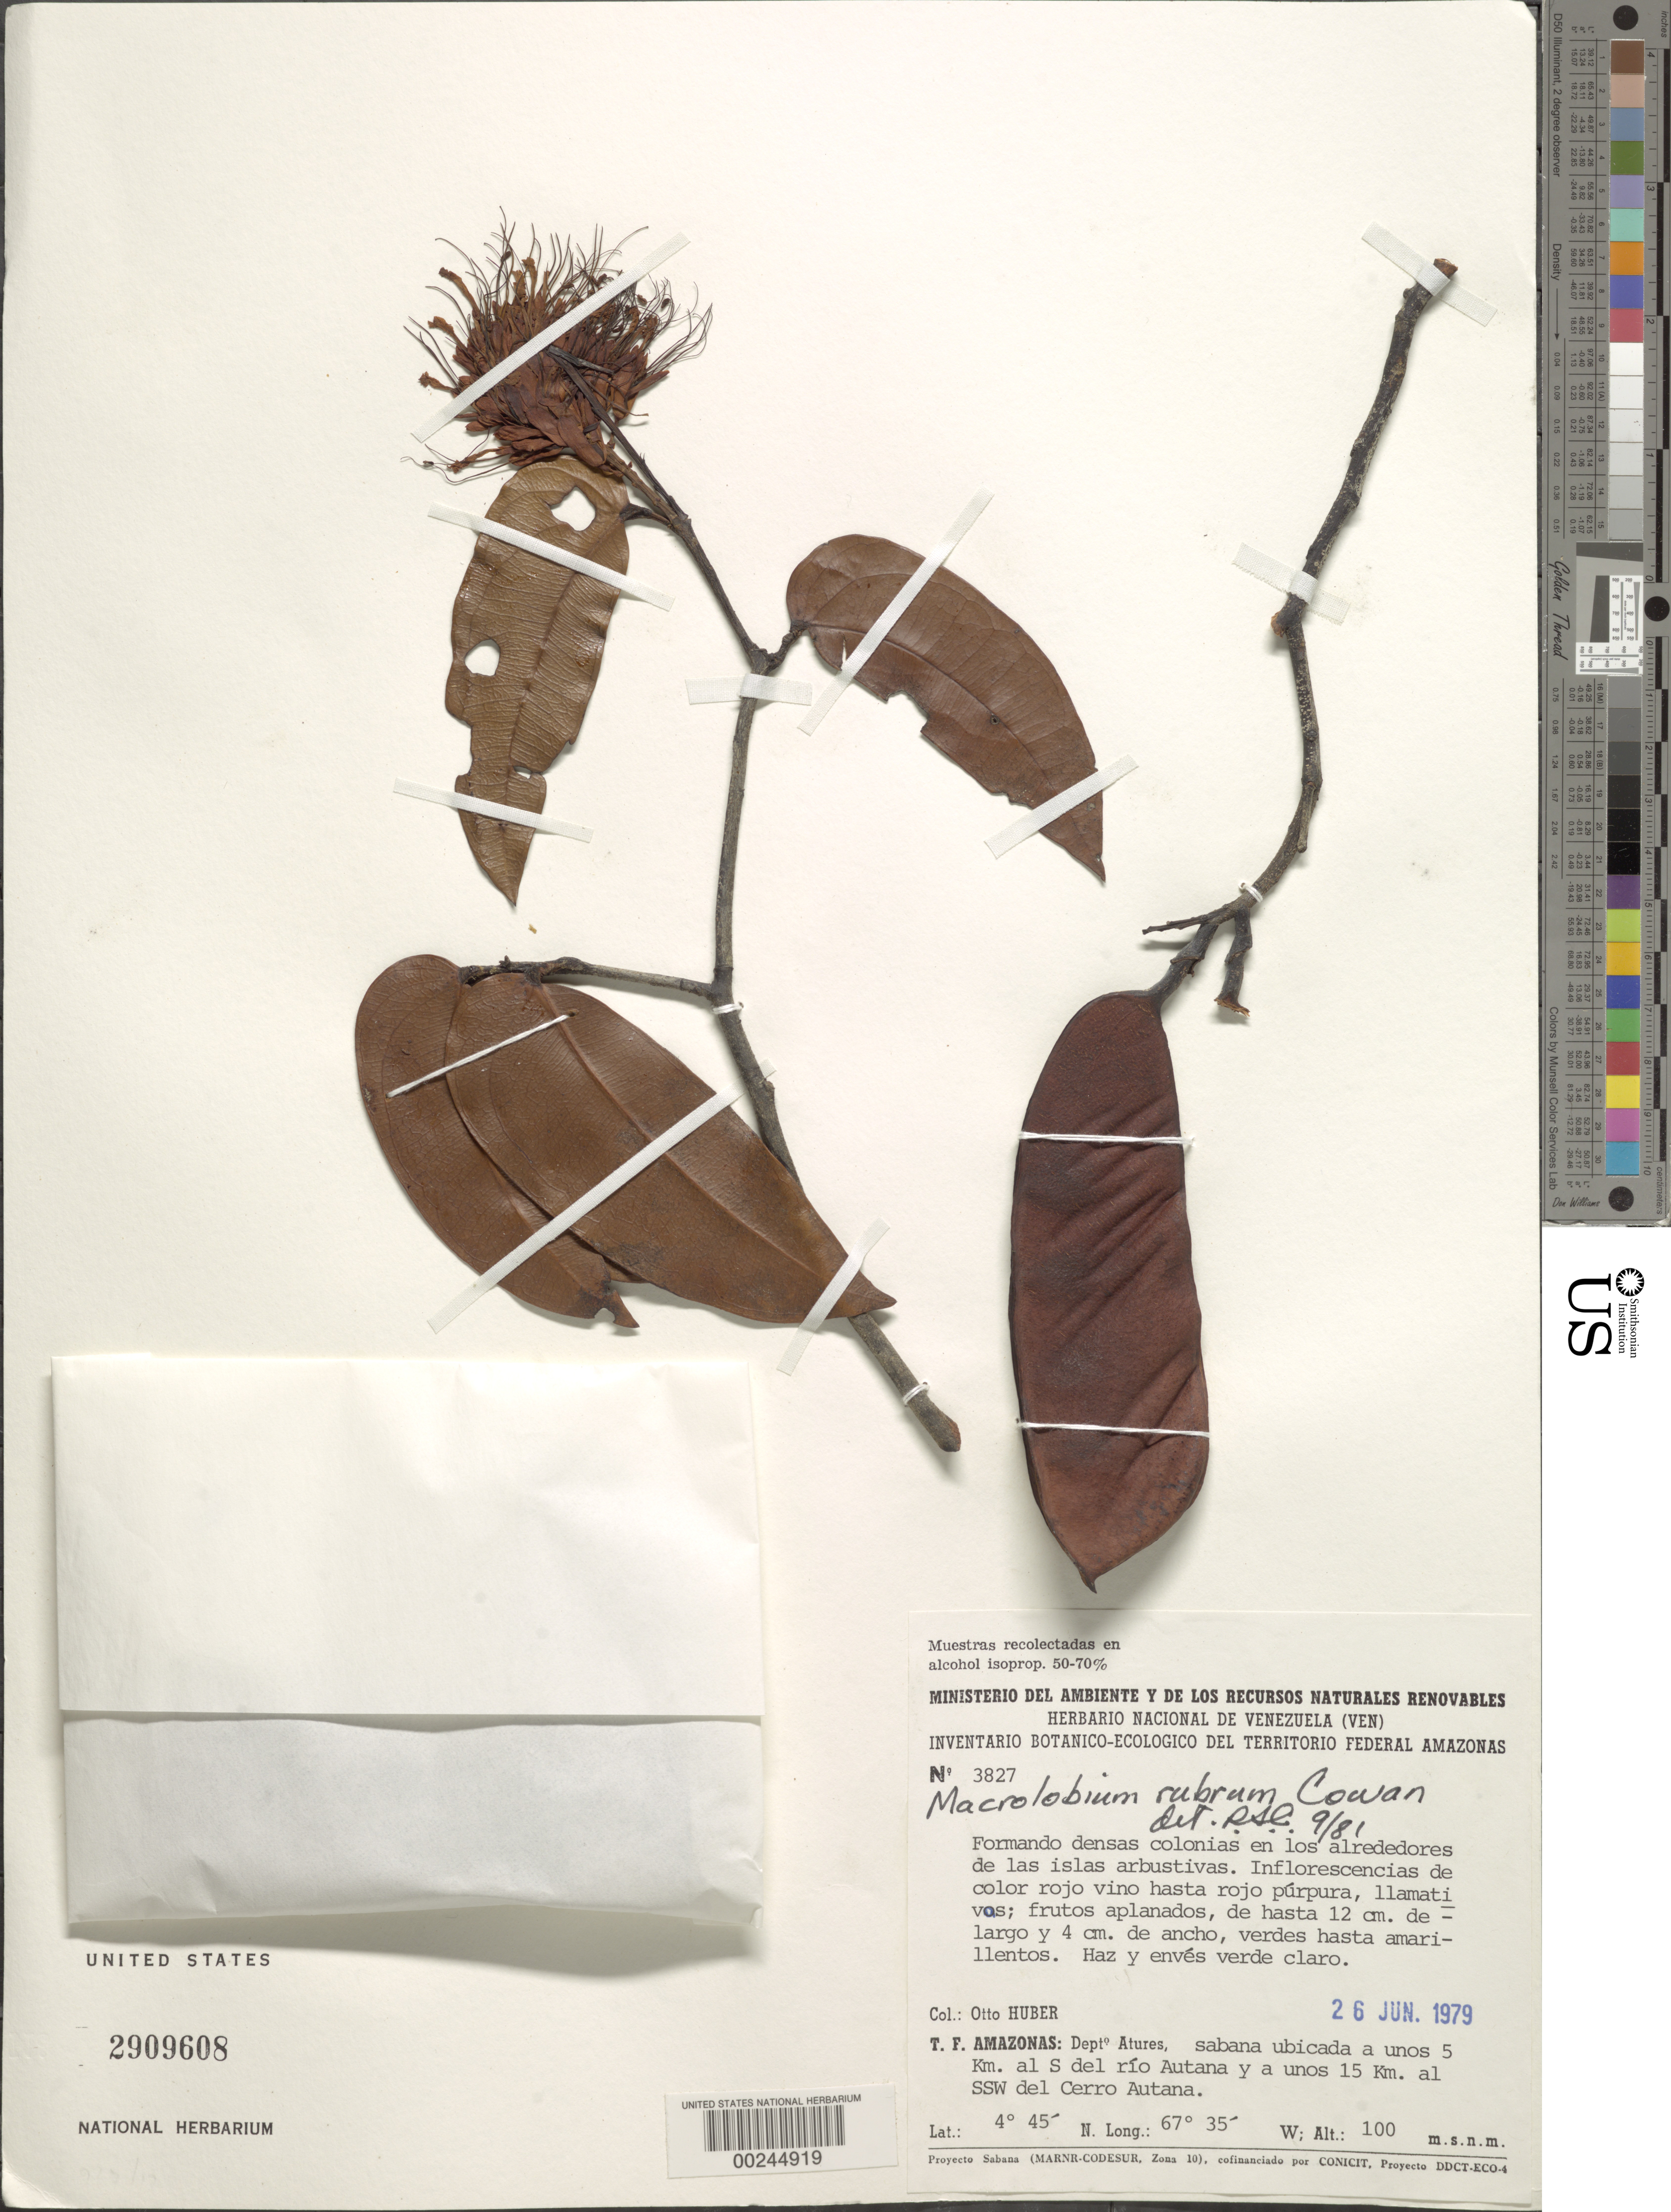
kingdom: Plantae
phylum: Tracheophyta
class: Magnoliopsida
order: Fabales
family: Fabaceae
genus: Macrolobium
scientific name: Macrolobium rubrum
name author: R.S. Cowan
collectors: O. Huber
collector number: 3827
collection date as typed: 26 Jun 1979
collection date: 1979-06-26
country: Venezuela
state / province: Amazonas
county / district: Atures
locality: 5 km s of rio autana and 15 km ssw of cerro autana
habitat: Savanna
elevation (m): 100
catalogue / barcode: US 2909608